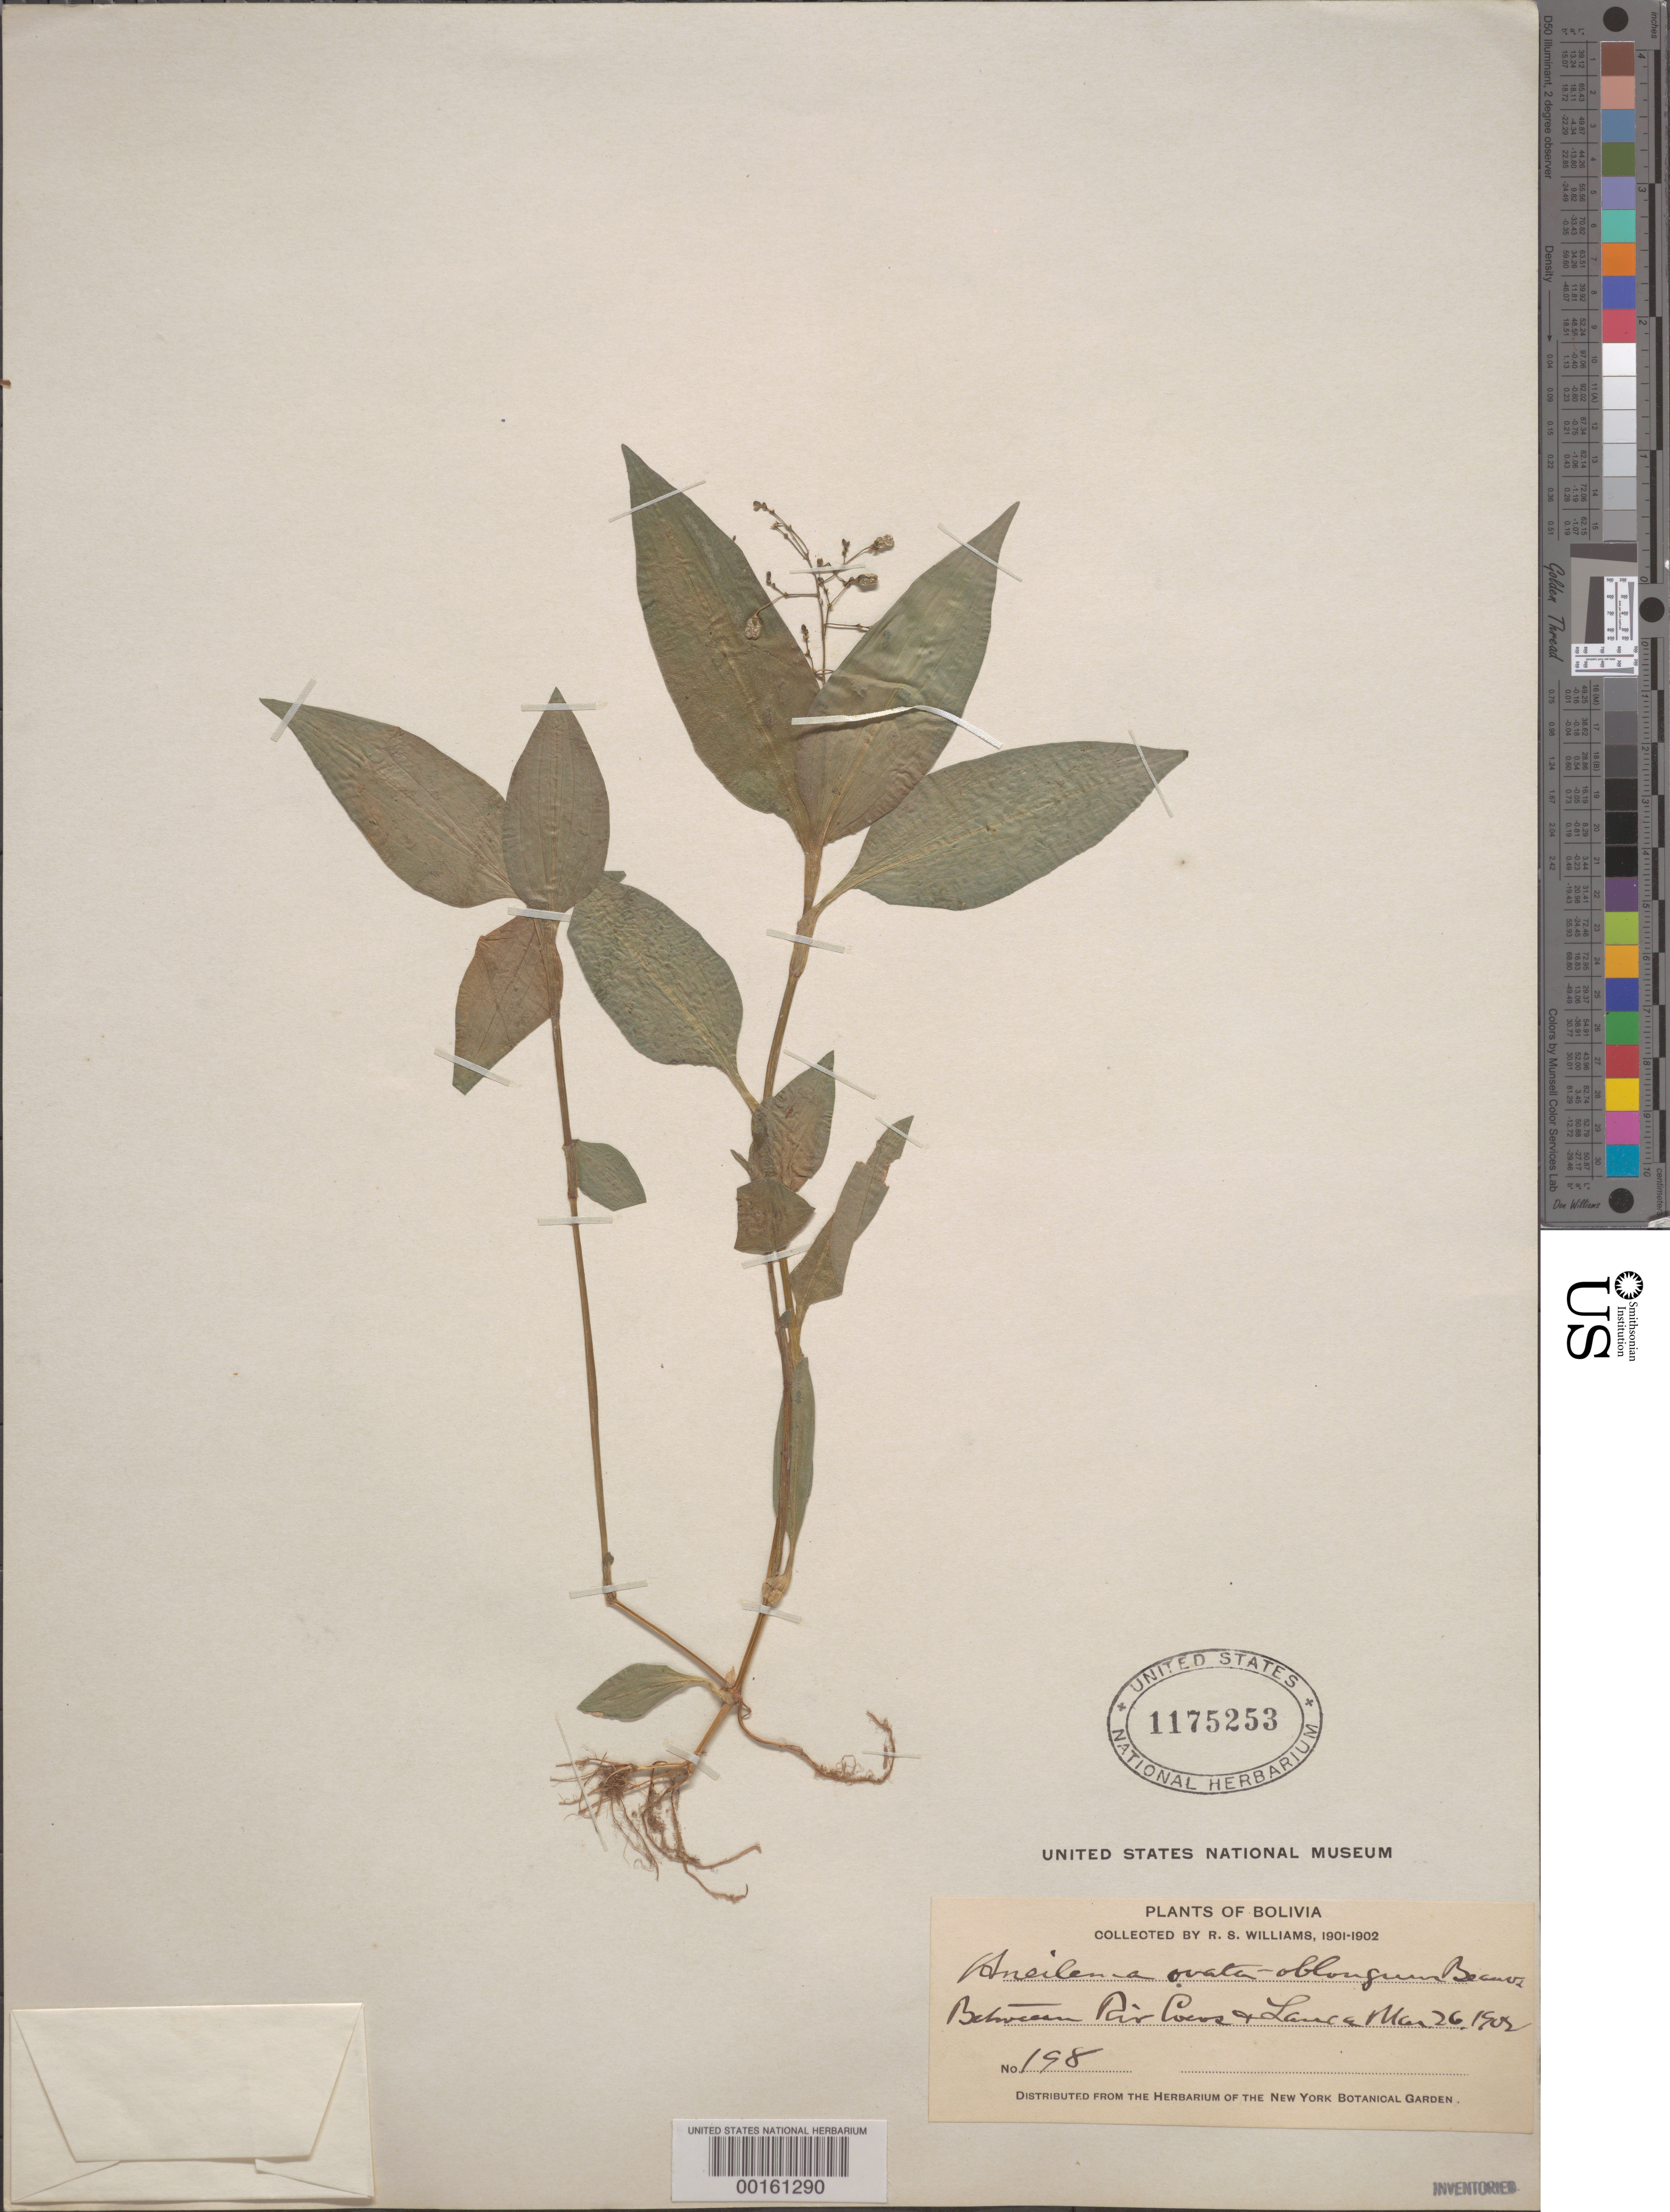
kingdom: Plantae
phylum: Tracheophyta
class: Liliopsida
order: Commelinales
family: Commelinaceae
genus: Aneilema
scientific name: Aneilema umbrosum subsp. ovato-oblongum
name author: (P. Beauv.) J.K. Morton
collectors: R. S. Williams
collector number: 198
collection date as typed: Mar. 26, 1902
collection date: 1902-03-26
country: Bolivia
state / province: La Paz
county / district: Franz Tamayo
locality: Between Rio Cocos and Lanza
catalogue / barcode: US 1175253